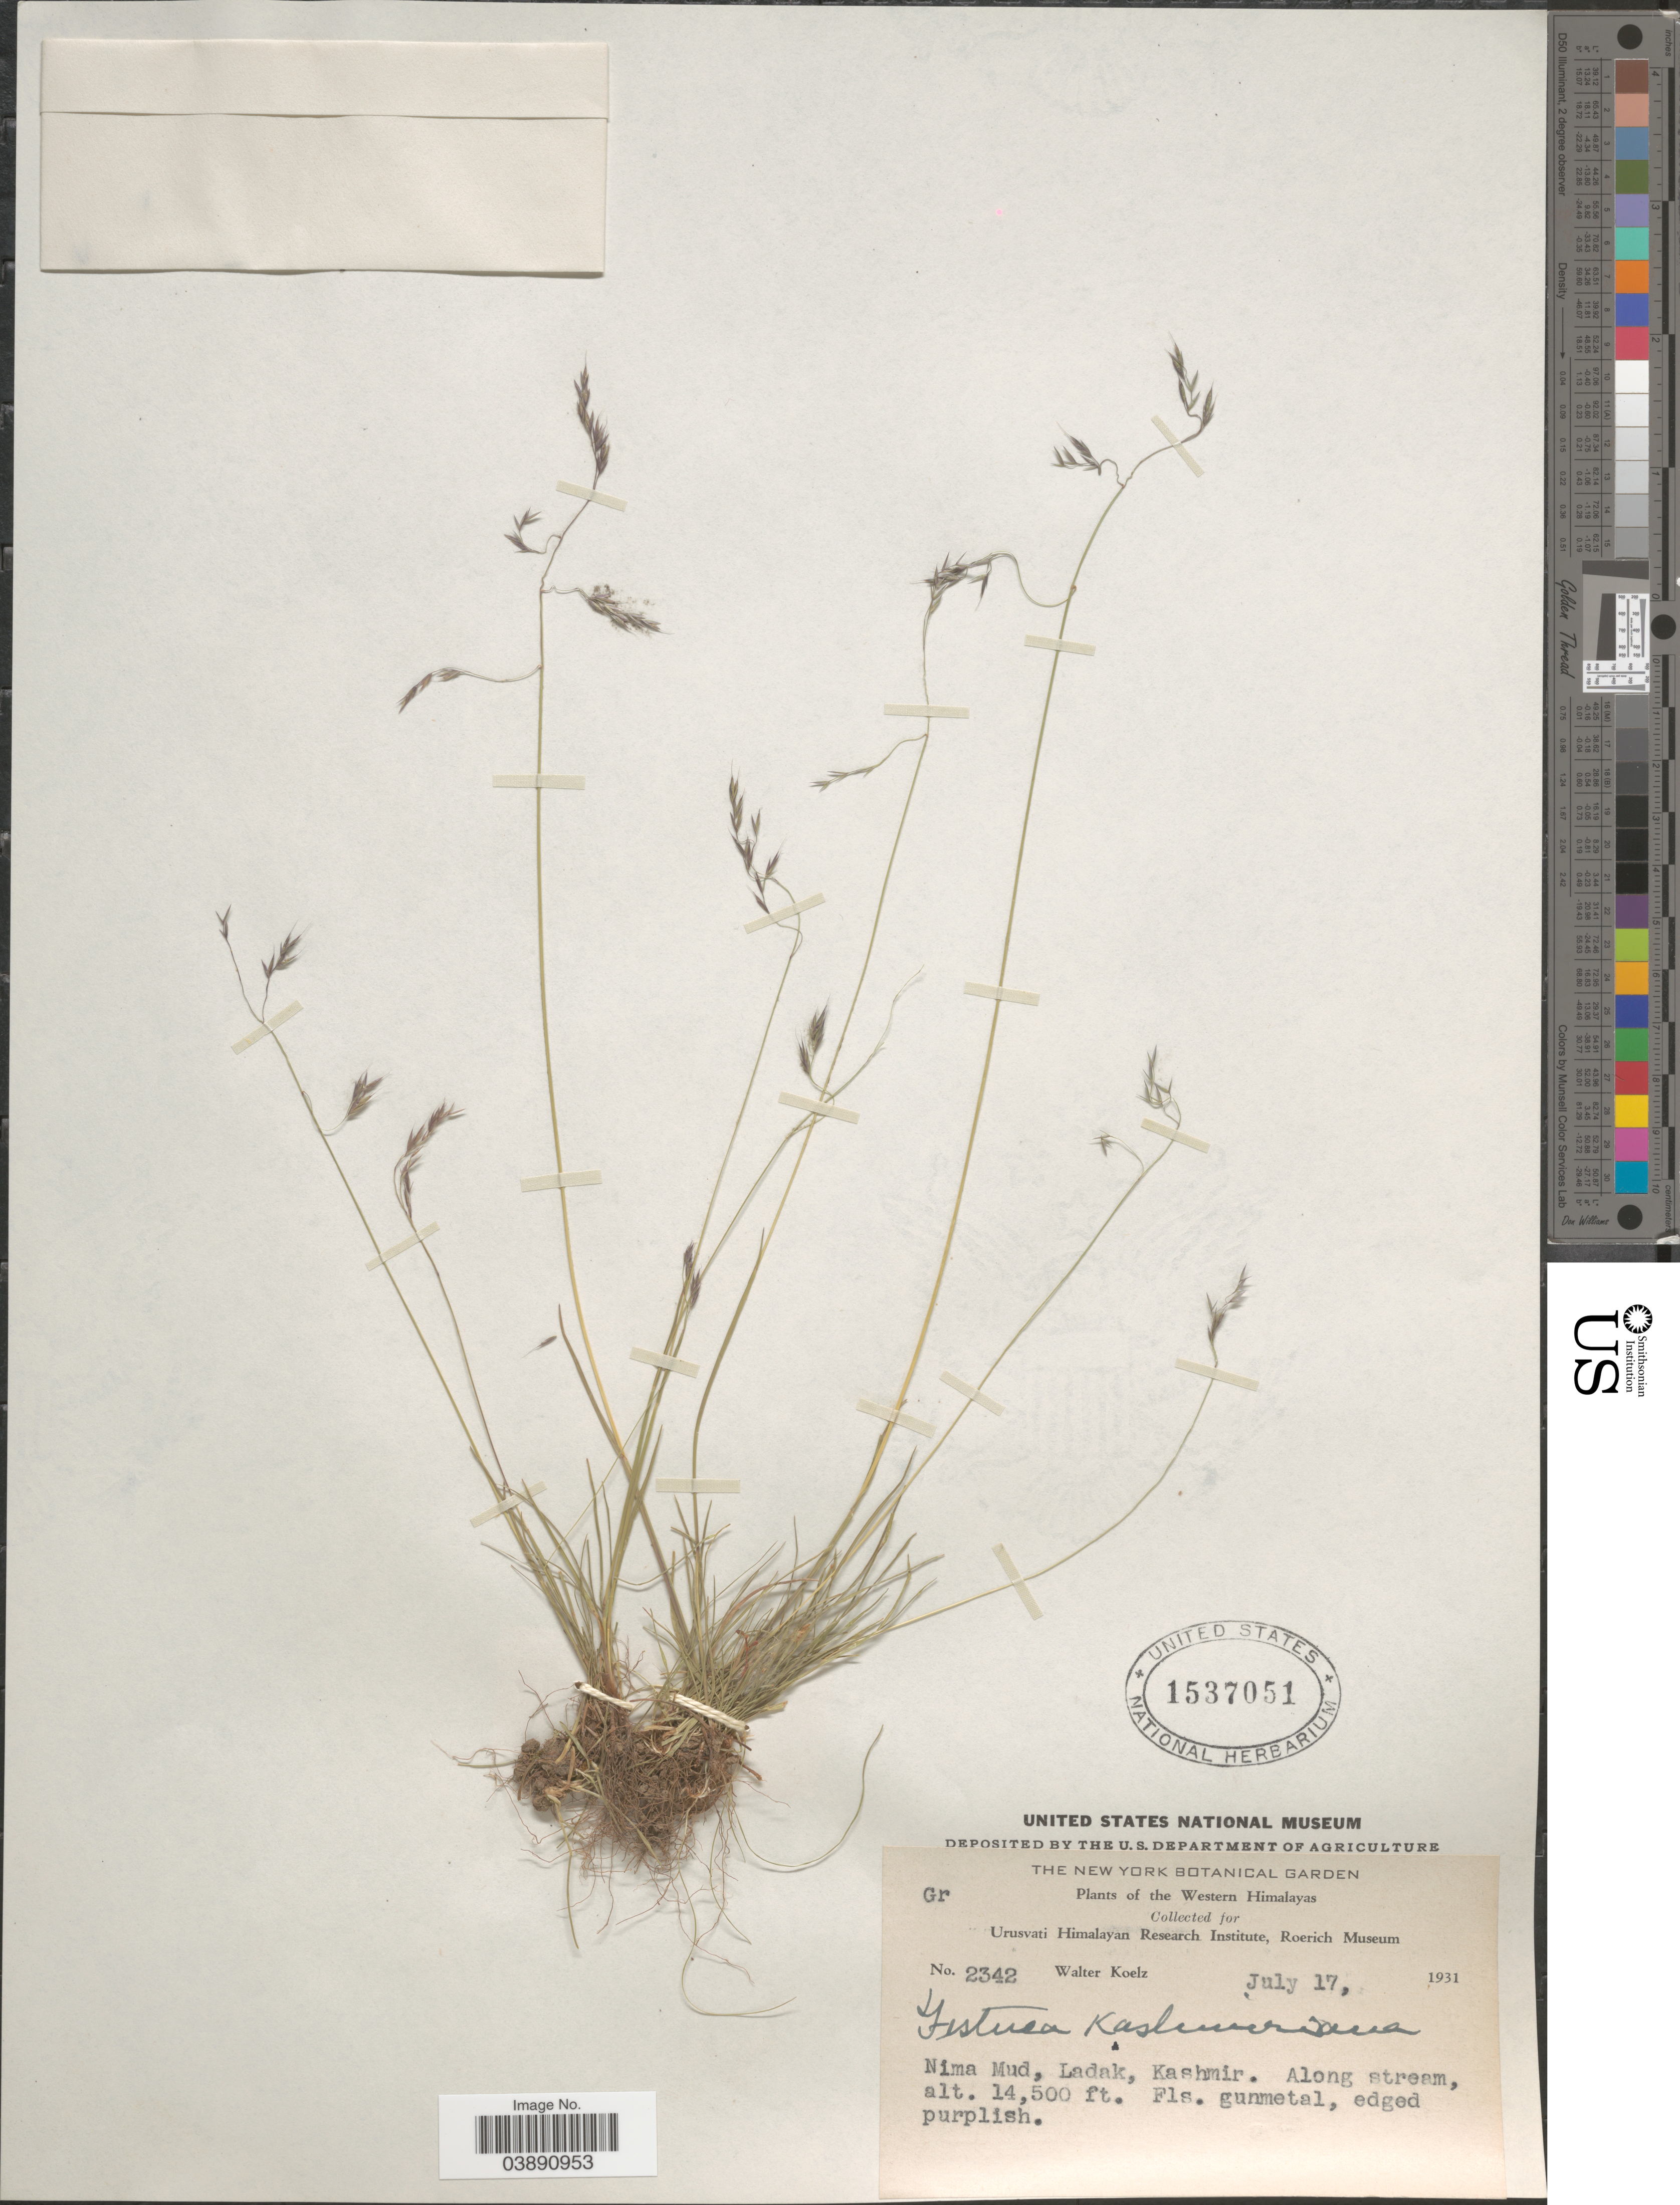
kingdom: Plantae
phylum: Tracheophyta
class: Liliopsida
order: Poales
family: Poaceae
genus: Festuca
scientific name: Festuca nitidula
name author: Stapf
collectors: W. N. Koelz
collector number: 2342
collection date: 1931-07-17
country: India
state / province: Ladakh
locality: Western Himalayas. Nima Mud, Ladak, Kashmir.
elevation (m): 4420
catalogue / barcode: US 1537051